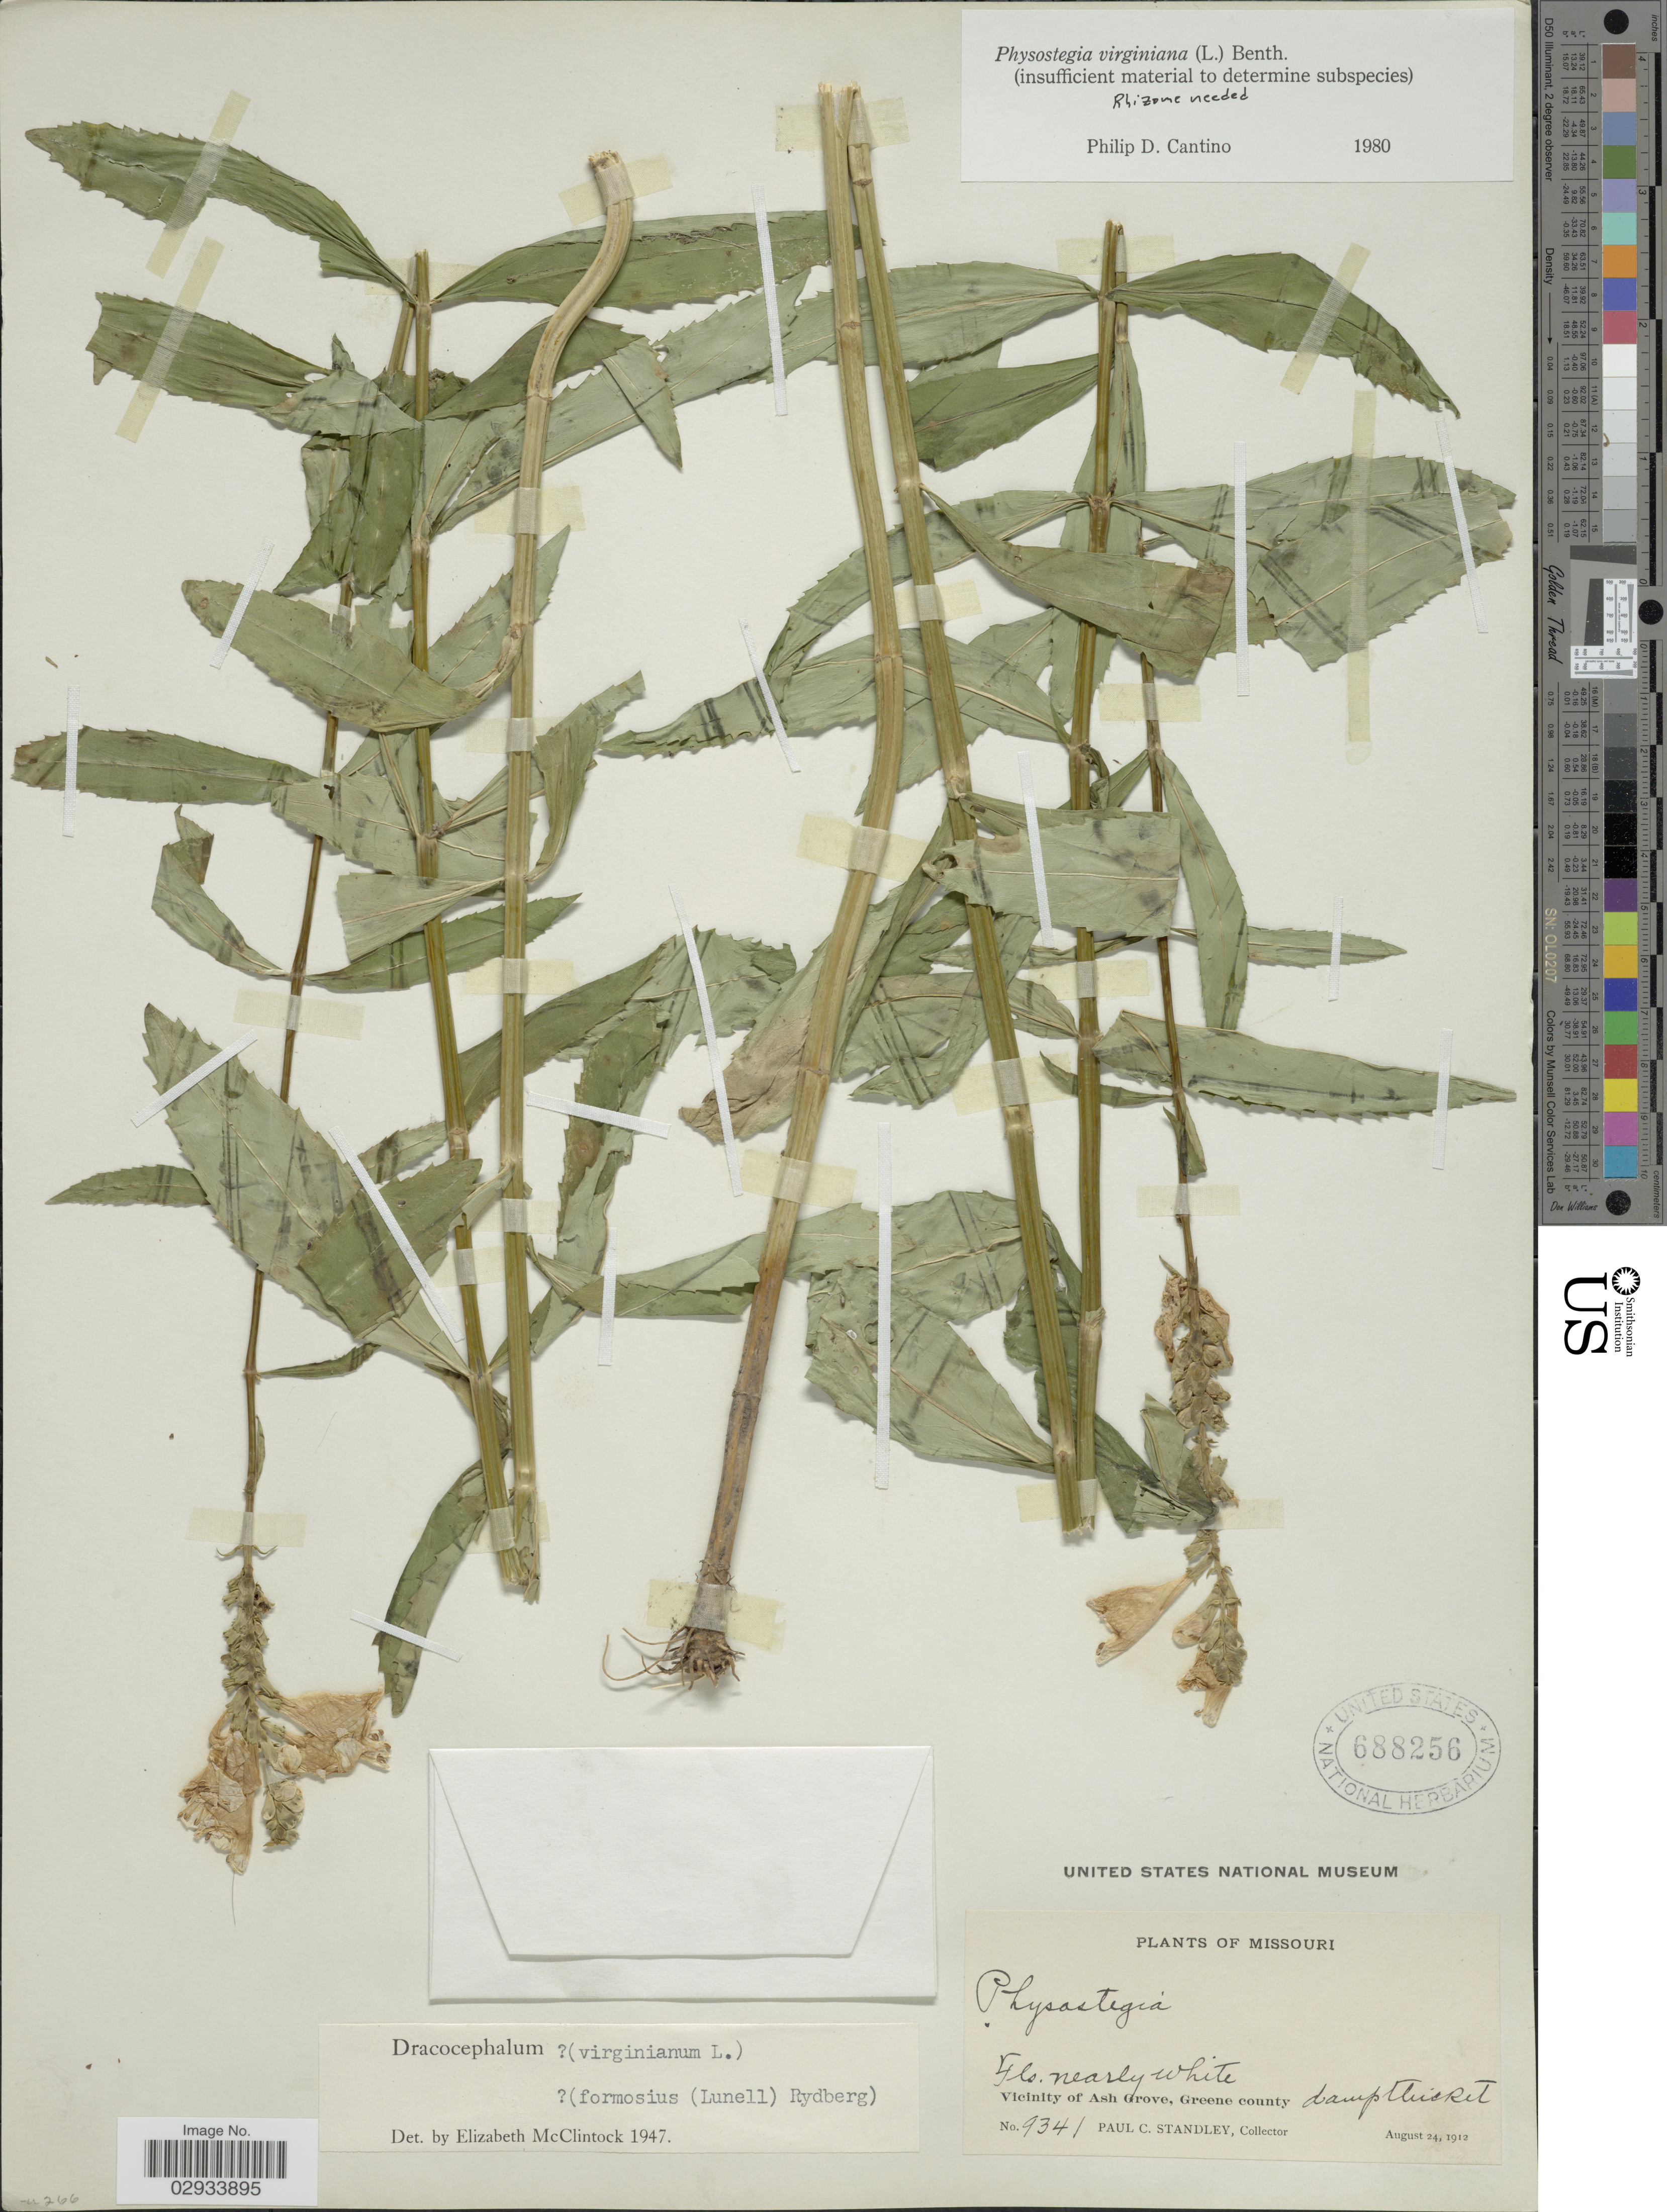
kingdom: Plantae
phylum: Tracheophyta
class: Magnoliopsida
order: Lamiales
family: Lamiaceae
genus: Physostegia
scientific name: Physostegia virginiana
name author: (L.) Benth.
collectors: P. C. Standley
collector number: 9341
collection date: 1912-08-24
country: United States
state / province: Missouri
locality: Vicinity of Ash Grove, Greene County.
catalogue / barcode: US 688256